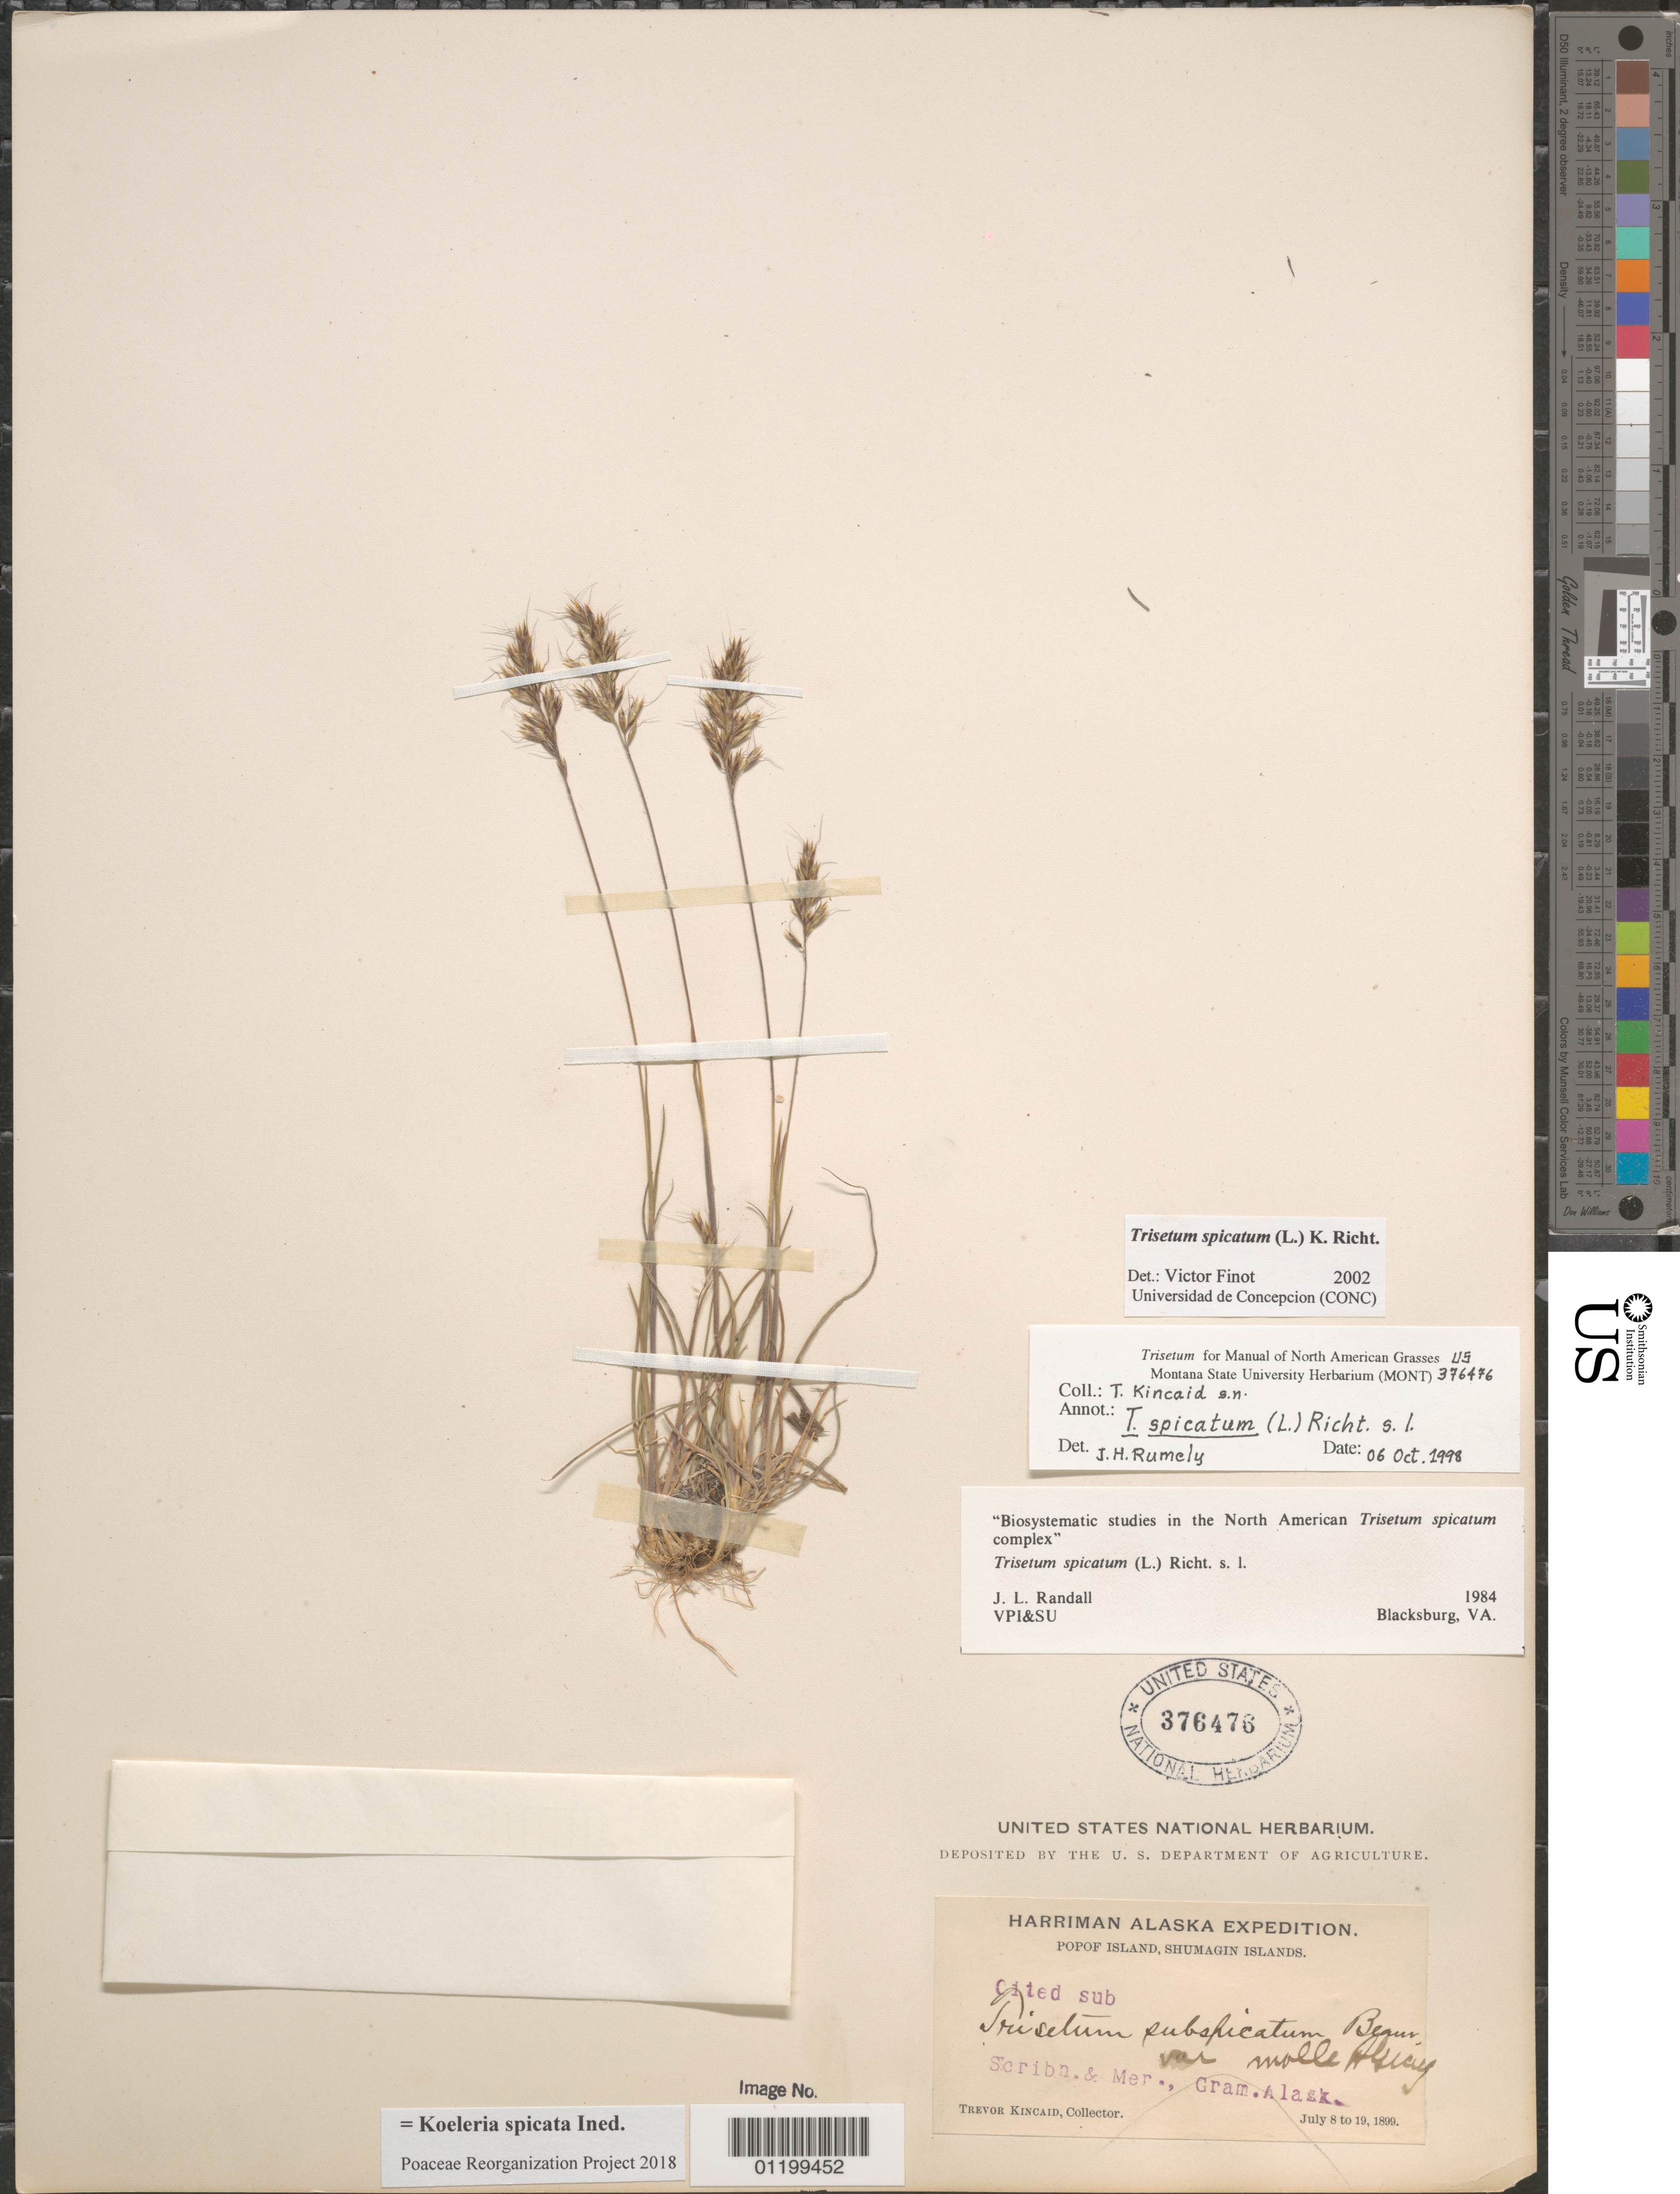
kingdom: Plantae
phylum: Tracheophyta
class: Liliopsida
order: Poales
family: Poaceae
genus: Koeleria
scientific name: Koeleria spicata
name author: (L.) Barberá et al.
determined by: Poaceae Reorganization Project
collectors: T. C. Kincaid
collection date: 1899-07-08/1899-07-19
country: United States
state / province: Alaska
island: Popof Island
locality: Popof Island, Shumagin Islands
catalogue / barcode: US 376476